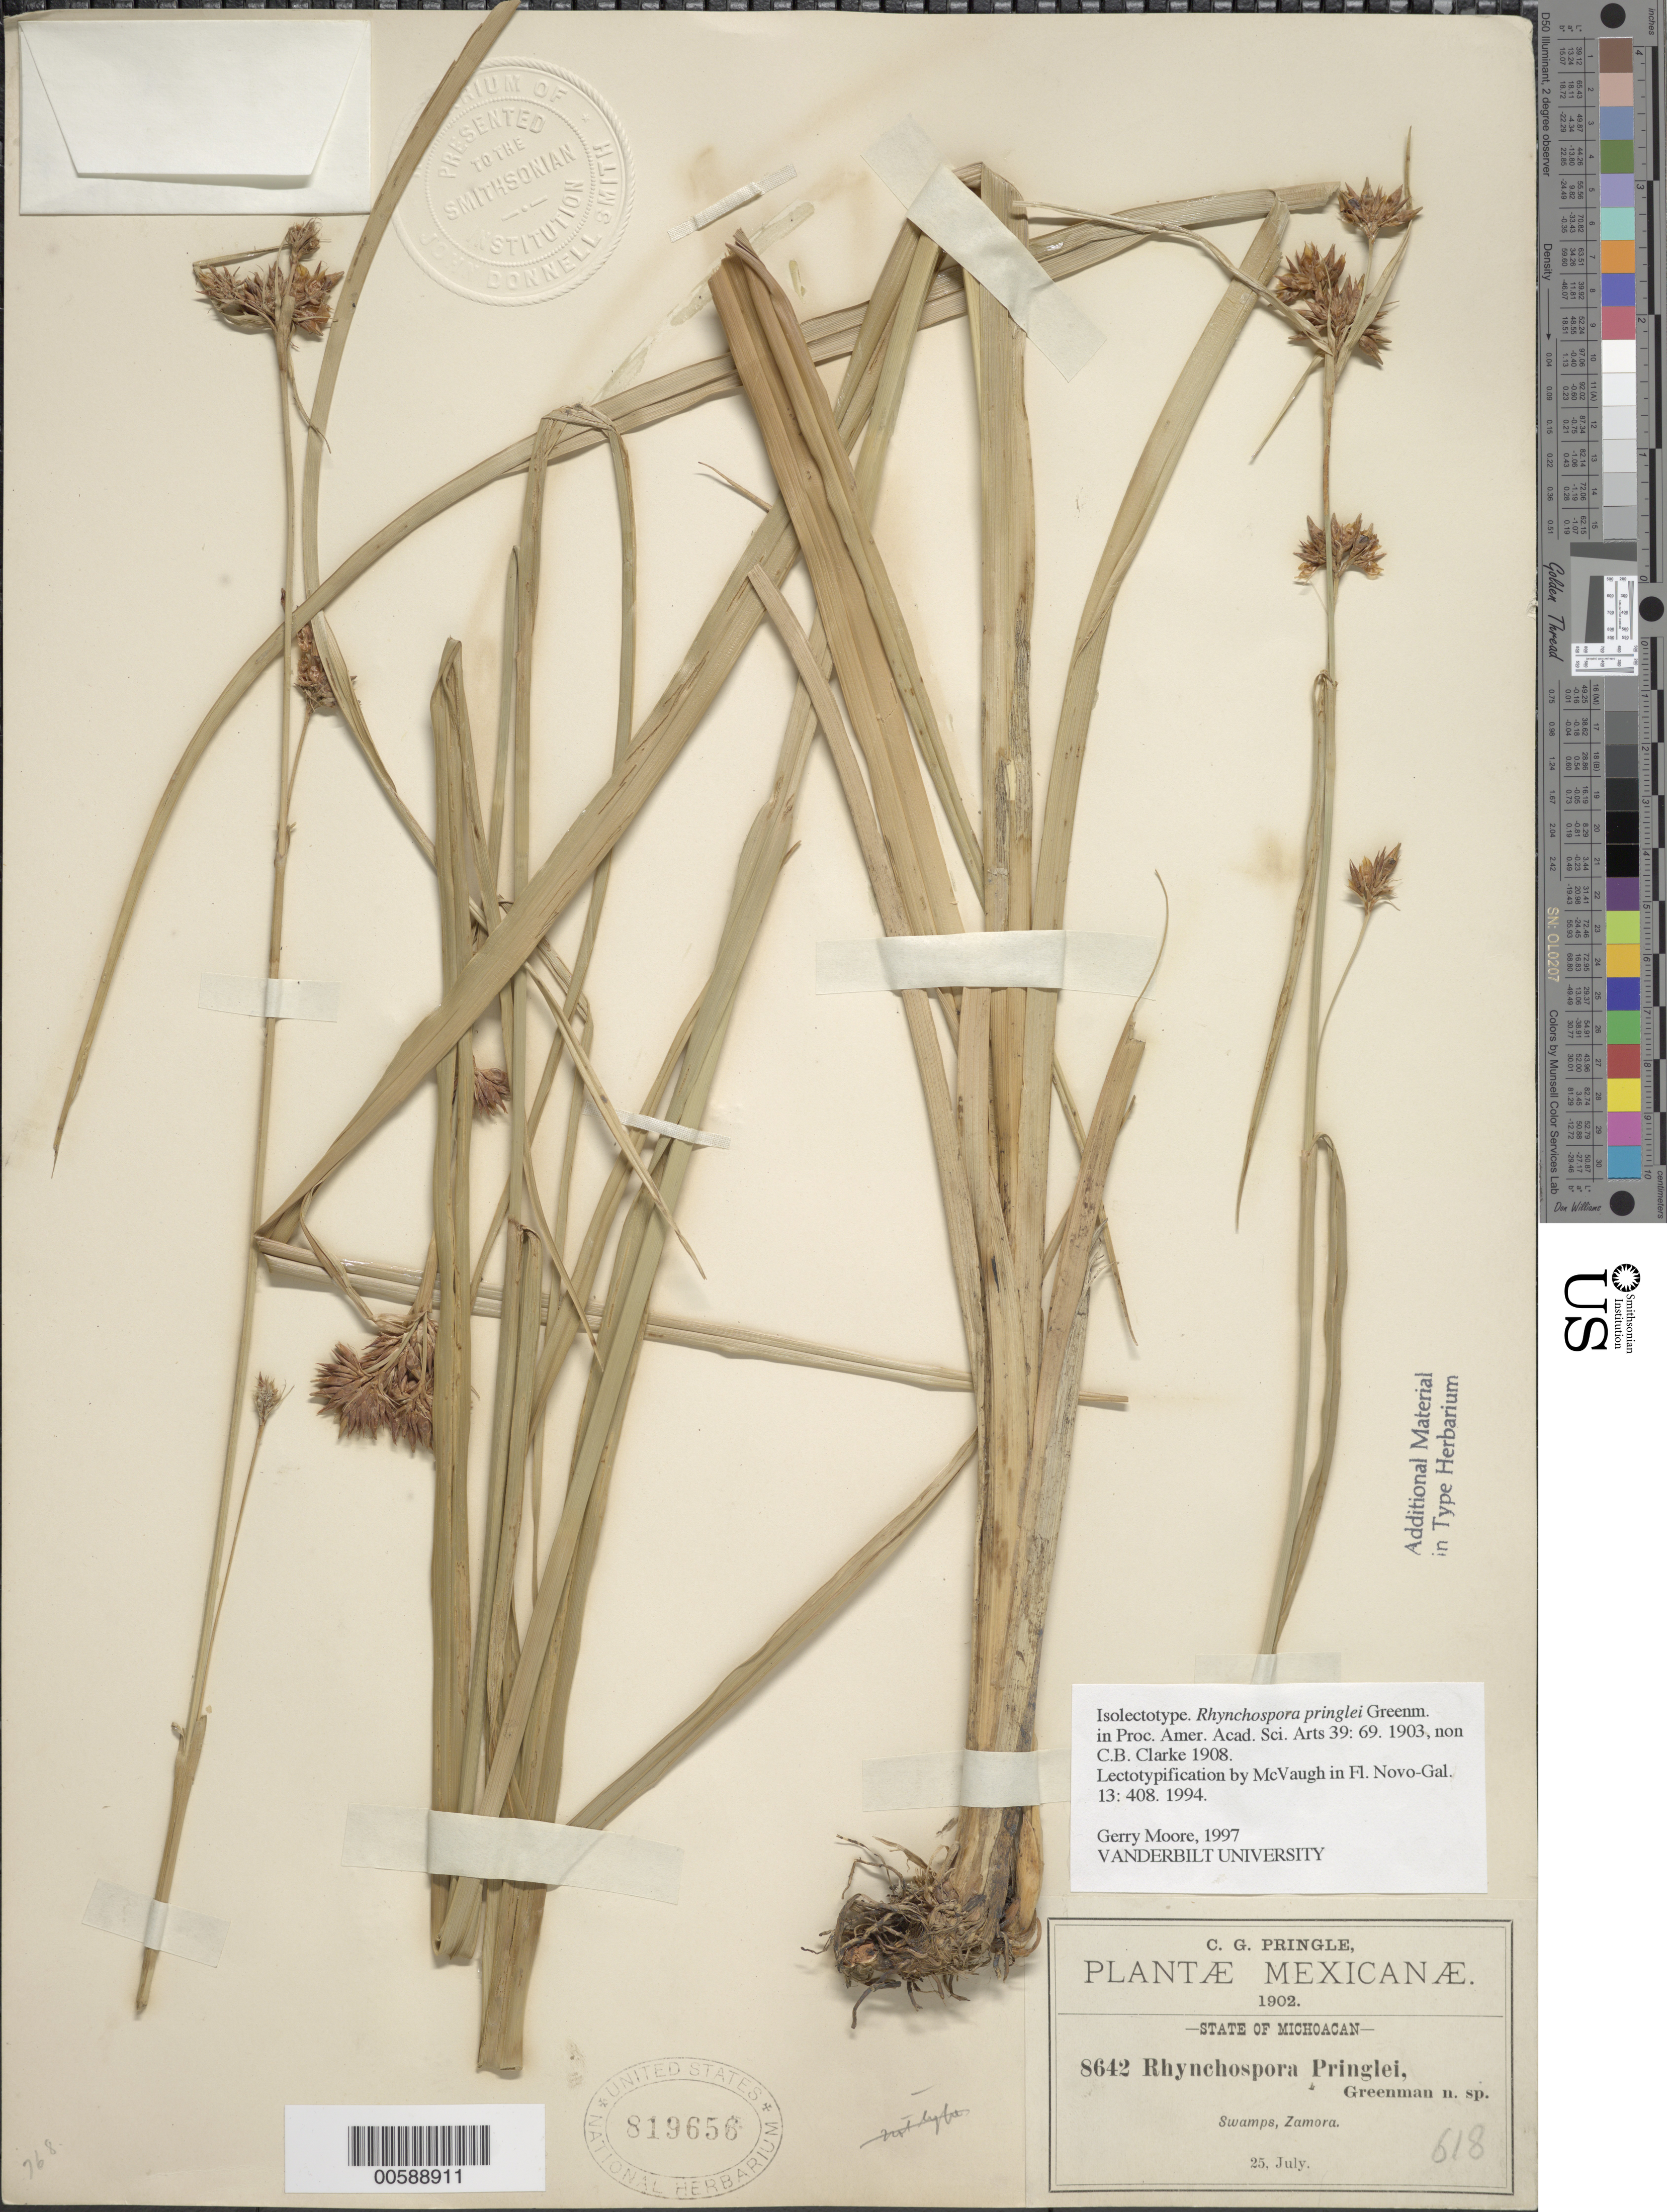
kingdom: Plantae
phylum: Tracheophyta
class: Liliopsida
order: Poales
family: Cyperaceae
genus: Rhynchospora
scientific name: Rhynchospora pringlei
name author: Greenm.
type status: Isolectotype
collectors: C. G. Pringle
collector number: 8642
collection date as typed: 25 Jul 1902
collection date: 1902-07-25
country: Mexico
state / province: Michoacán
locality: Zamora.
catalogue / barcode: US 819656